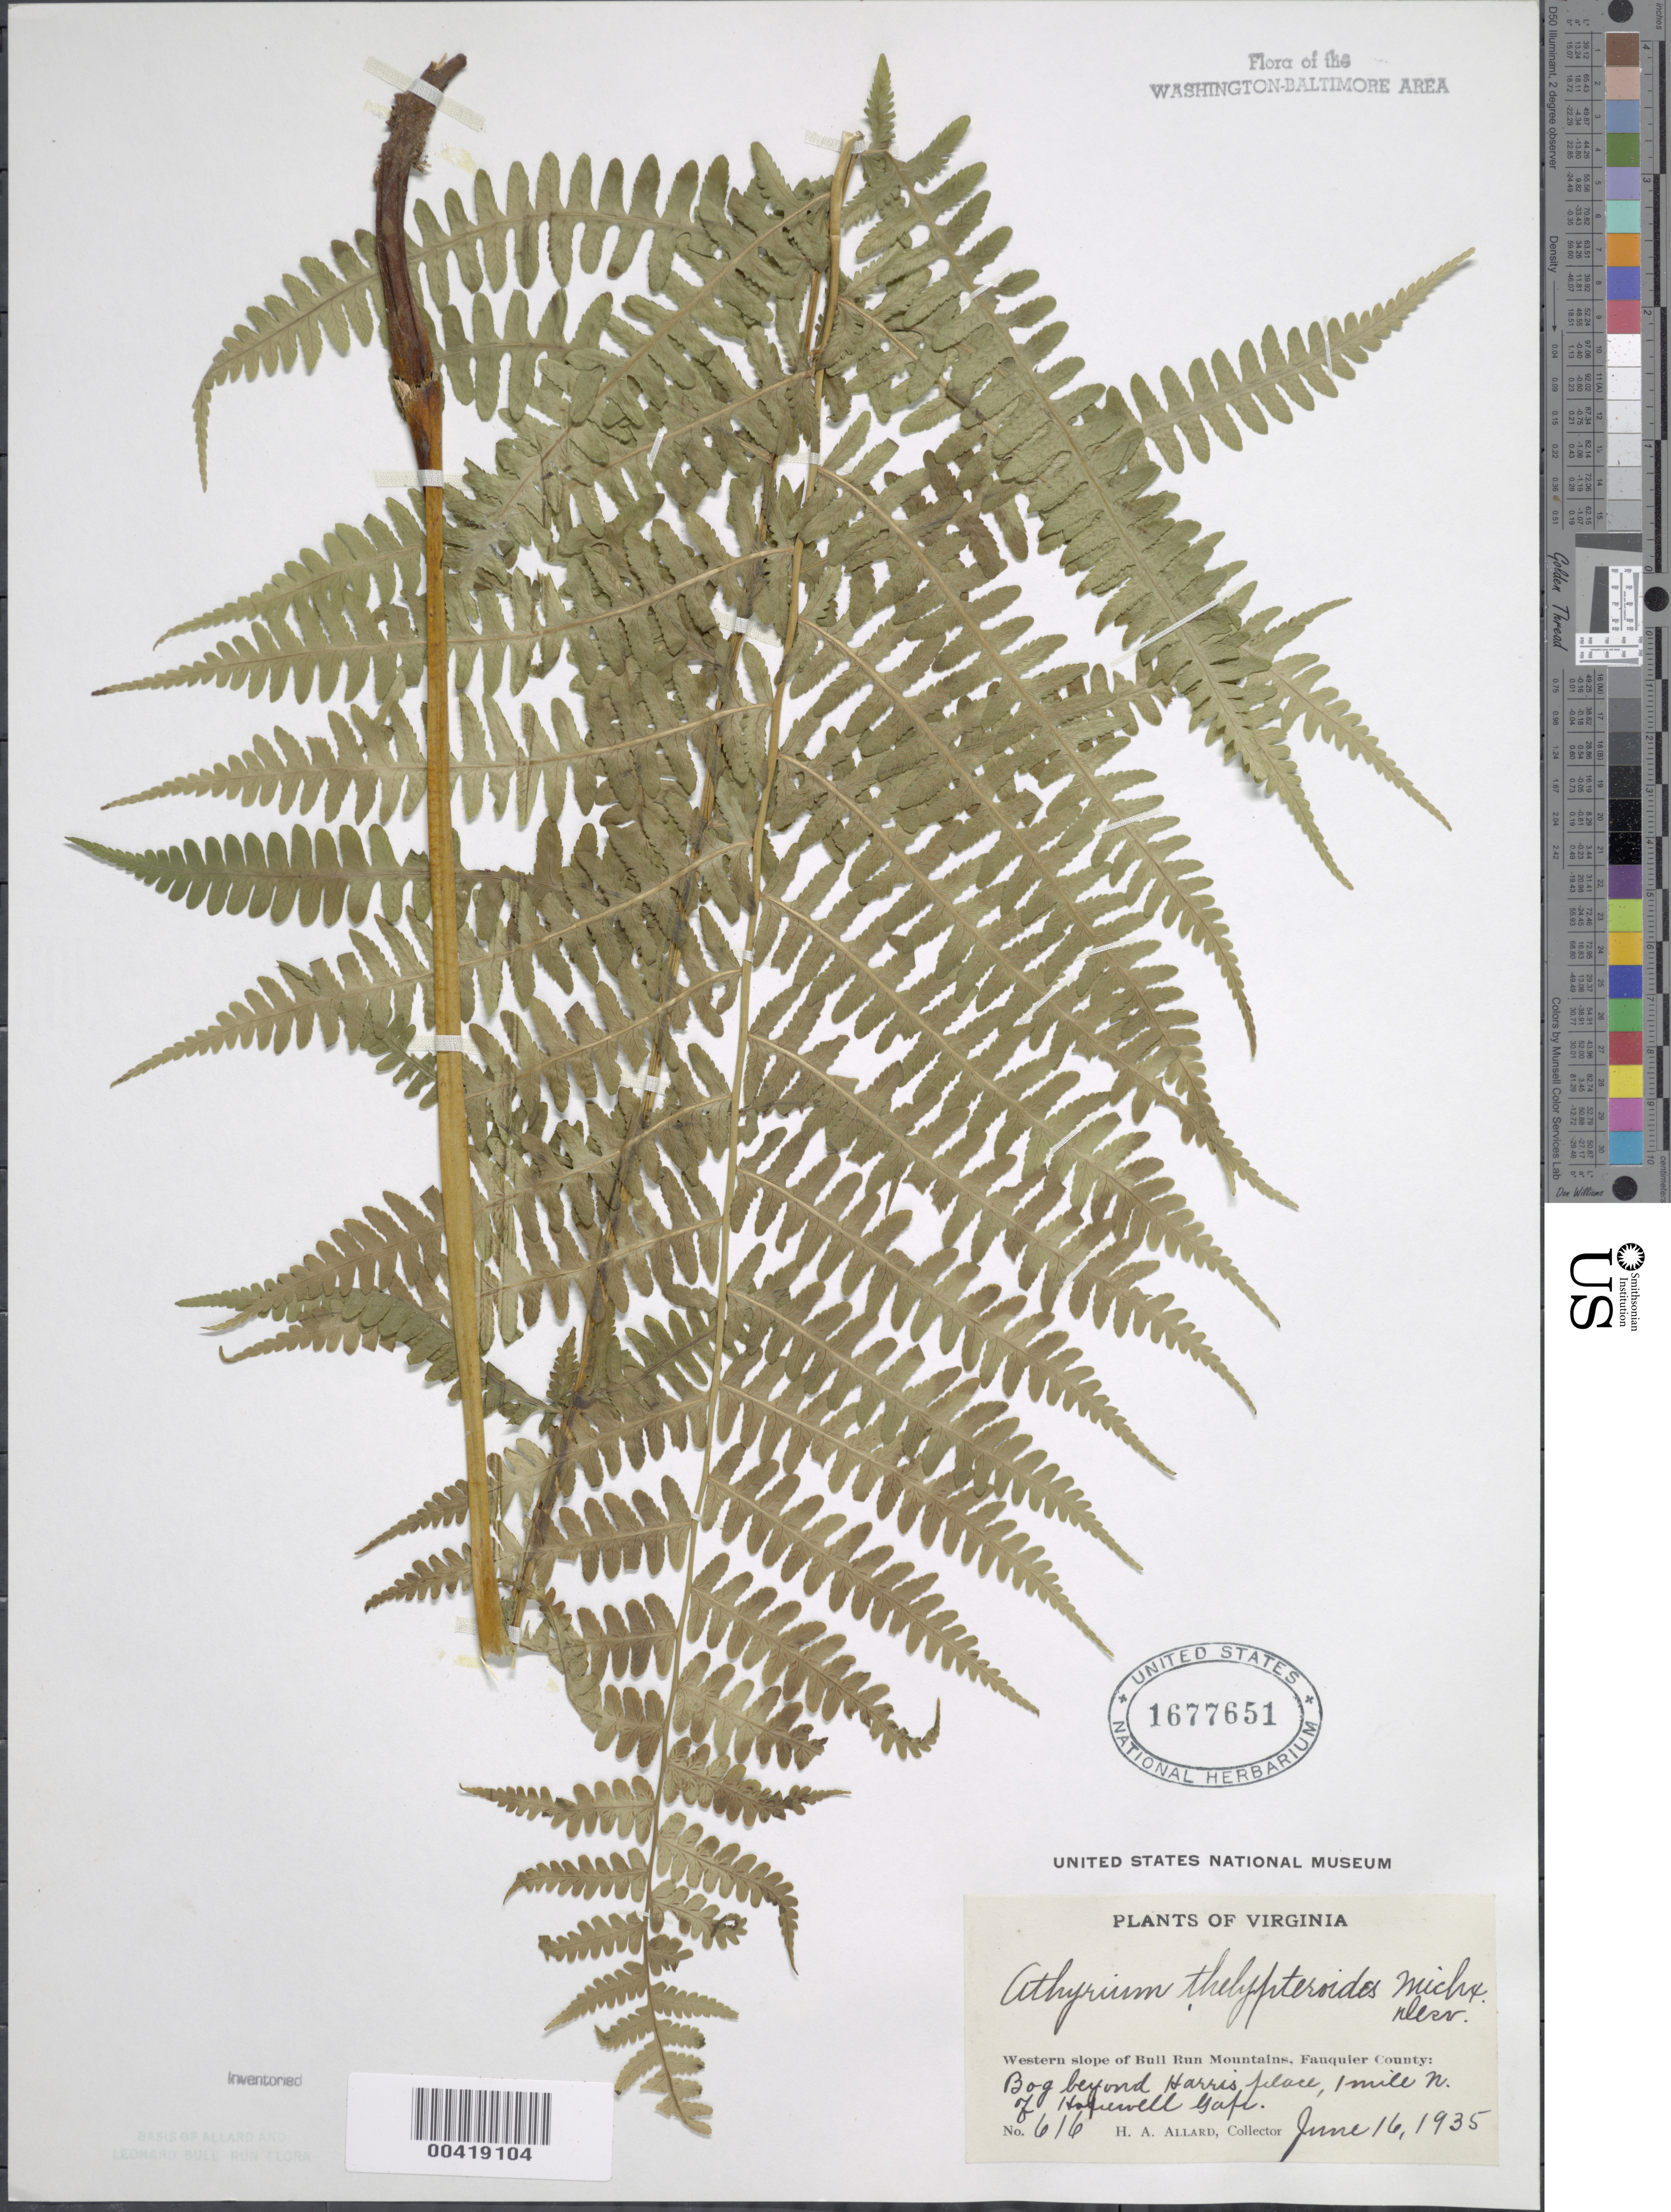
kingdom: Plantae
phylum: Tracheophyta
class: Polypodiopsida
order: Polypodiales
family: Athyriaceae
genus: Deparia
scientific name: Deparia acrostichoides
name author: (Sw.) M. Kato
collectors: H. A. Allard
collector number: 616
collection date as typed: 16 Jun 1935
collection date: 1935-06-16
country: United States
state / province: Virginia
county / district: Fauquier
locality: North of Hopewell Gap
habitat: Bog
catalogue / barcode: US 1677651